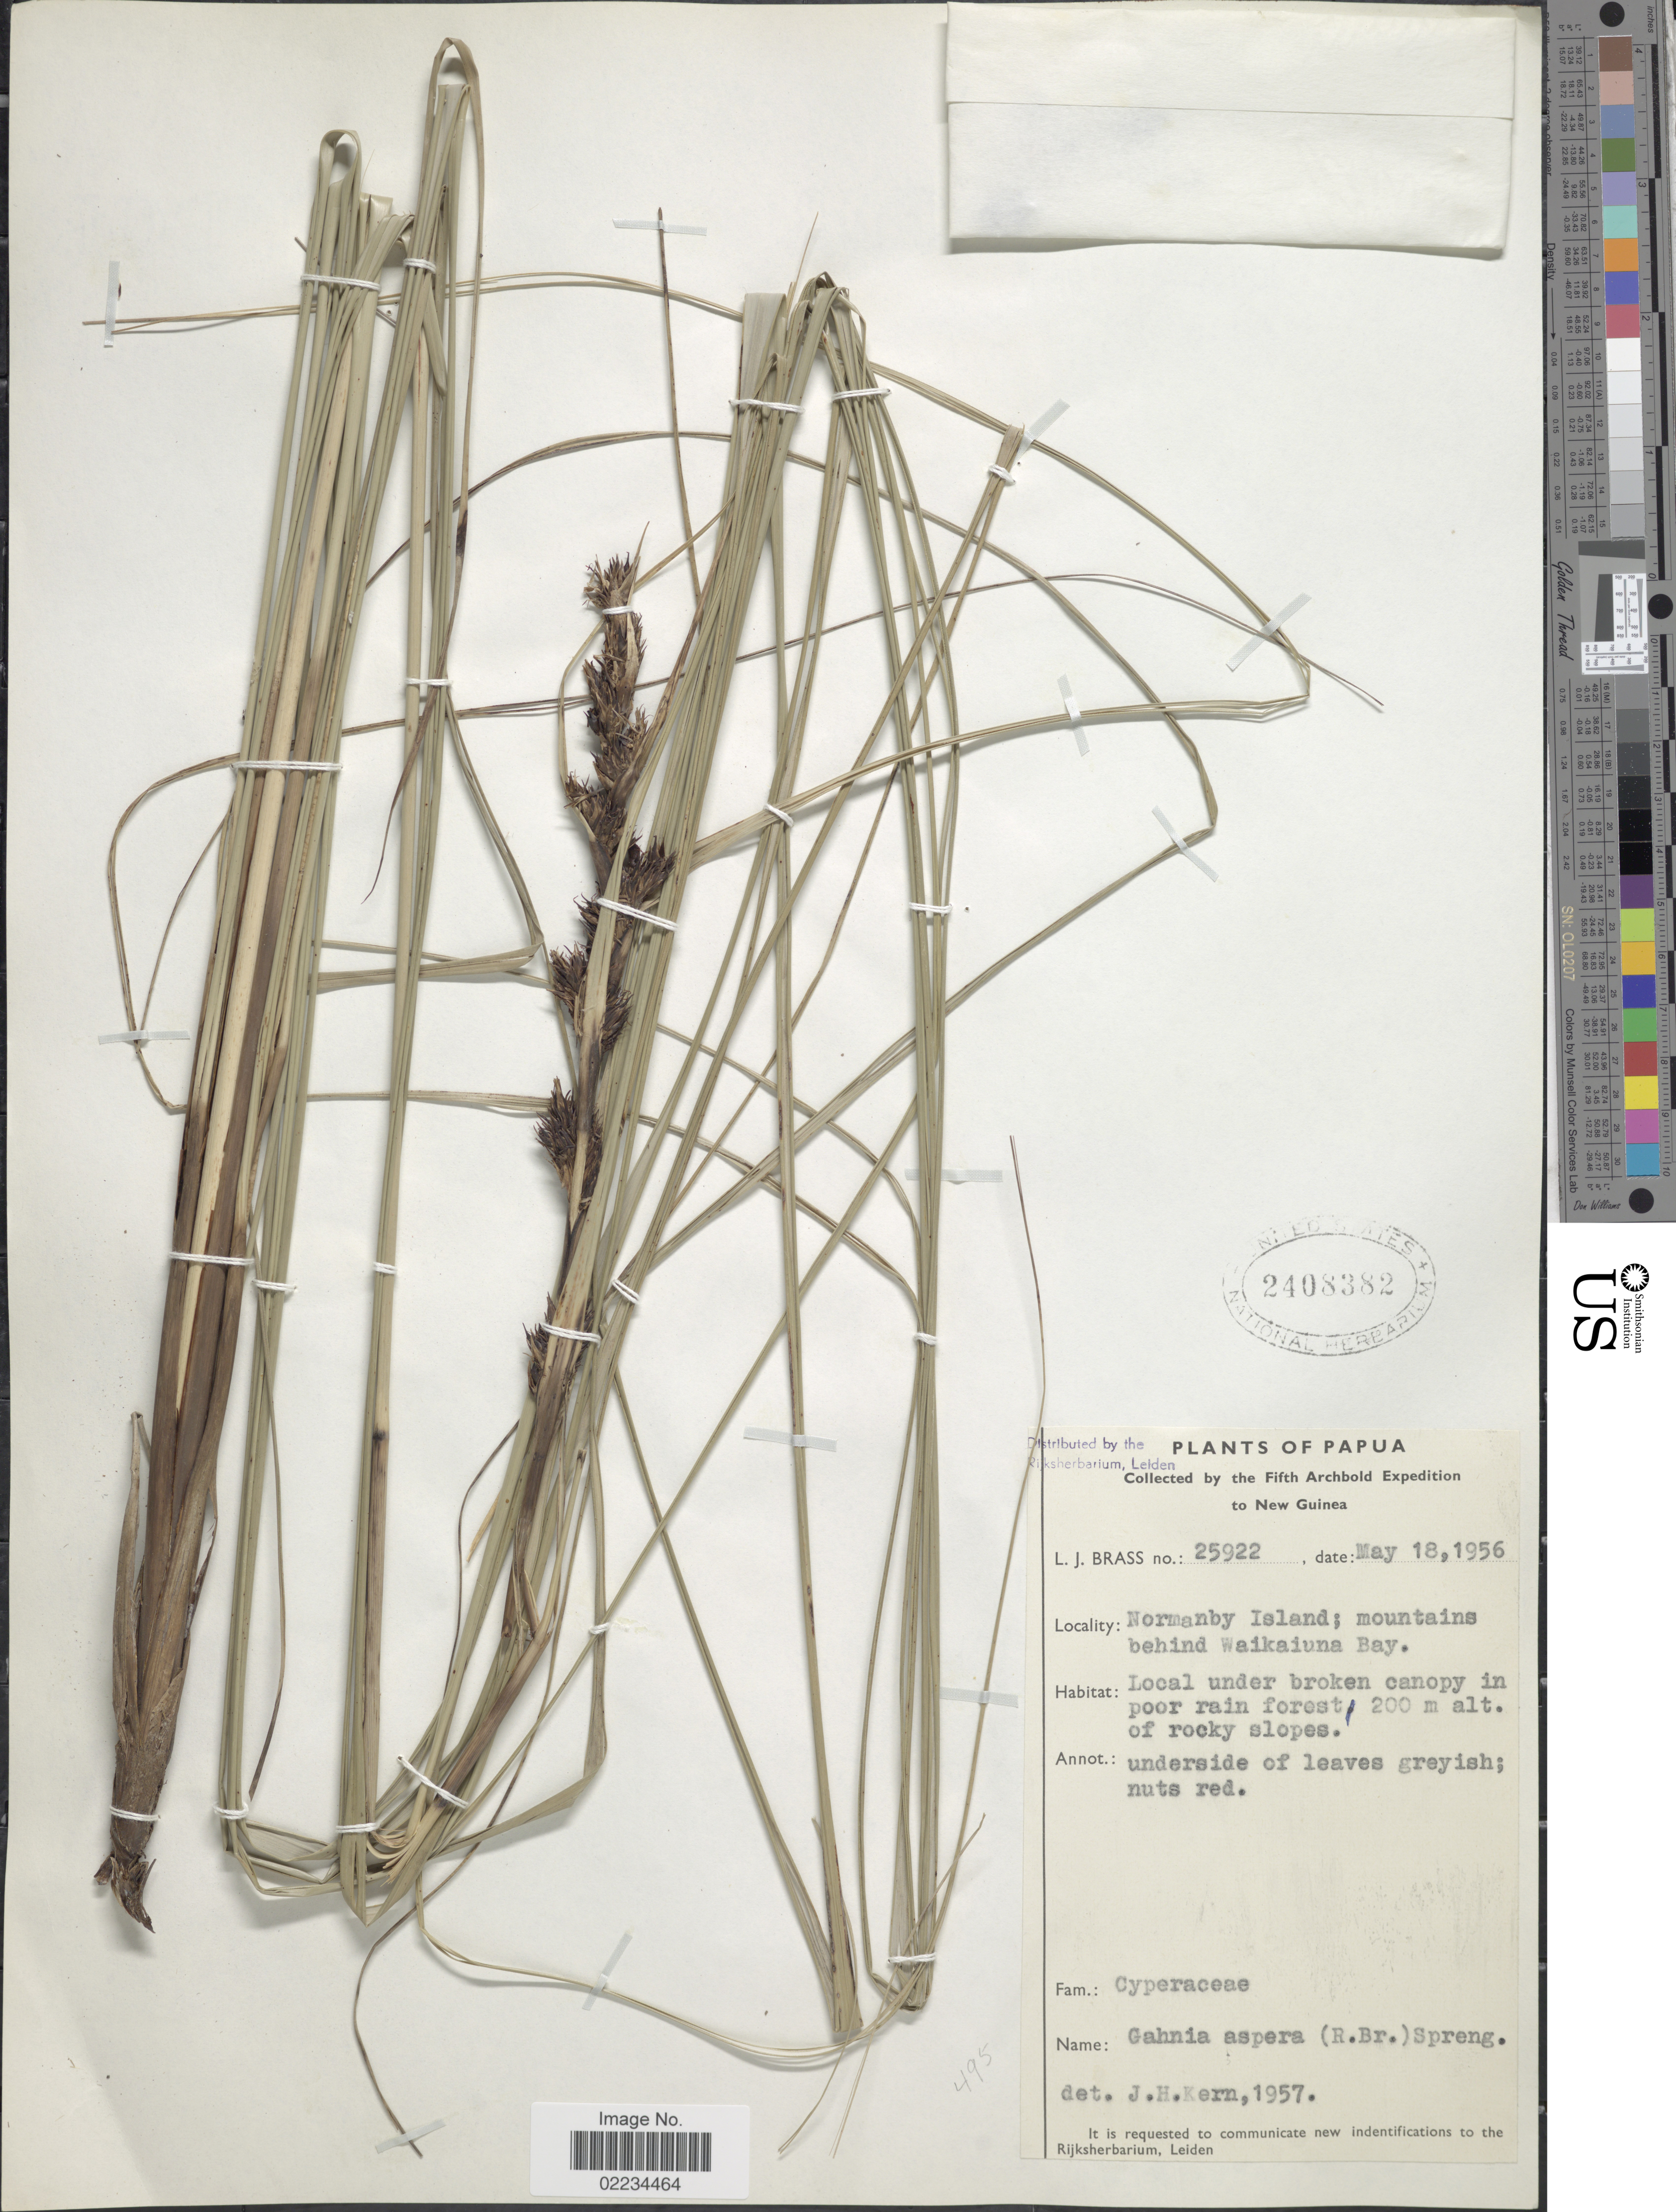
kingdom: Plantae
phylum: Tracheophyta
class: Liliopsida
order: Poales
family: Cyperaceae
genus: Gahnia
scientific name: Gahnia aspera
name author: (R. Br.) Spreng.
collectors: L. J. Brass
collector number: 25922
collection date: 1956-05-18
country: Papua New Guinea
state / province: Milne Bay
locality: Normanby Island; mountains behind Waikaiuna Bay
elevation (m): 200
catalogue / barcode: US 2408382